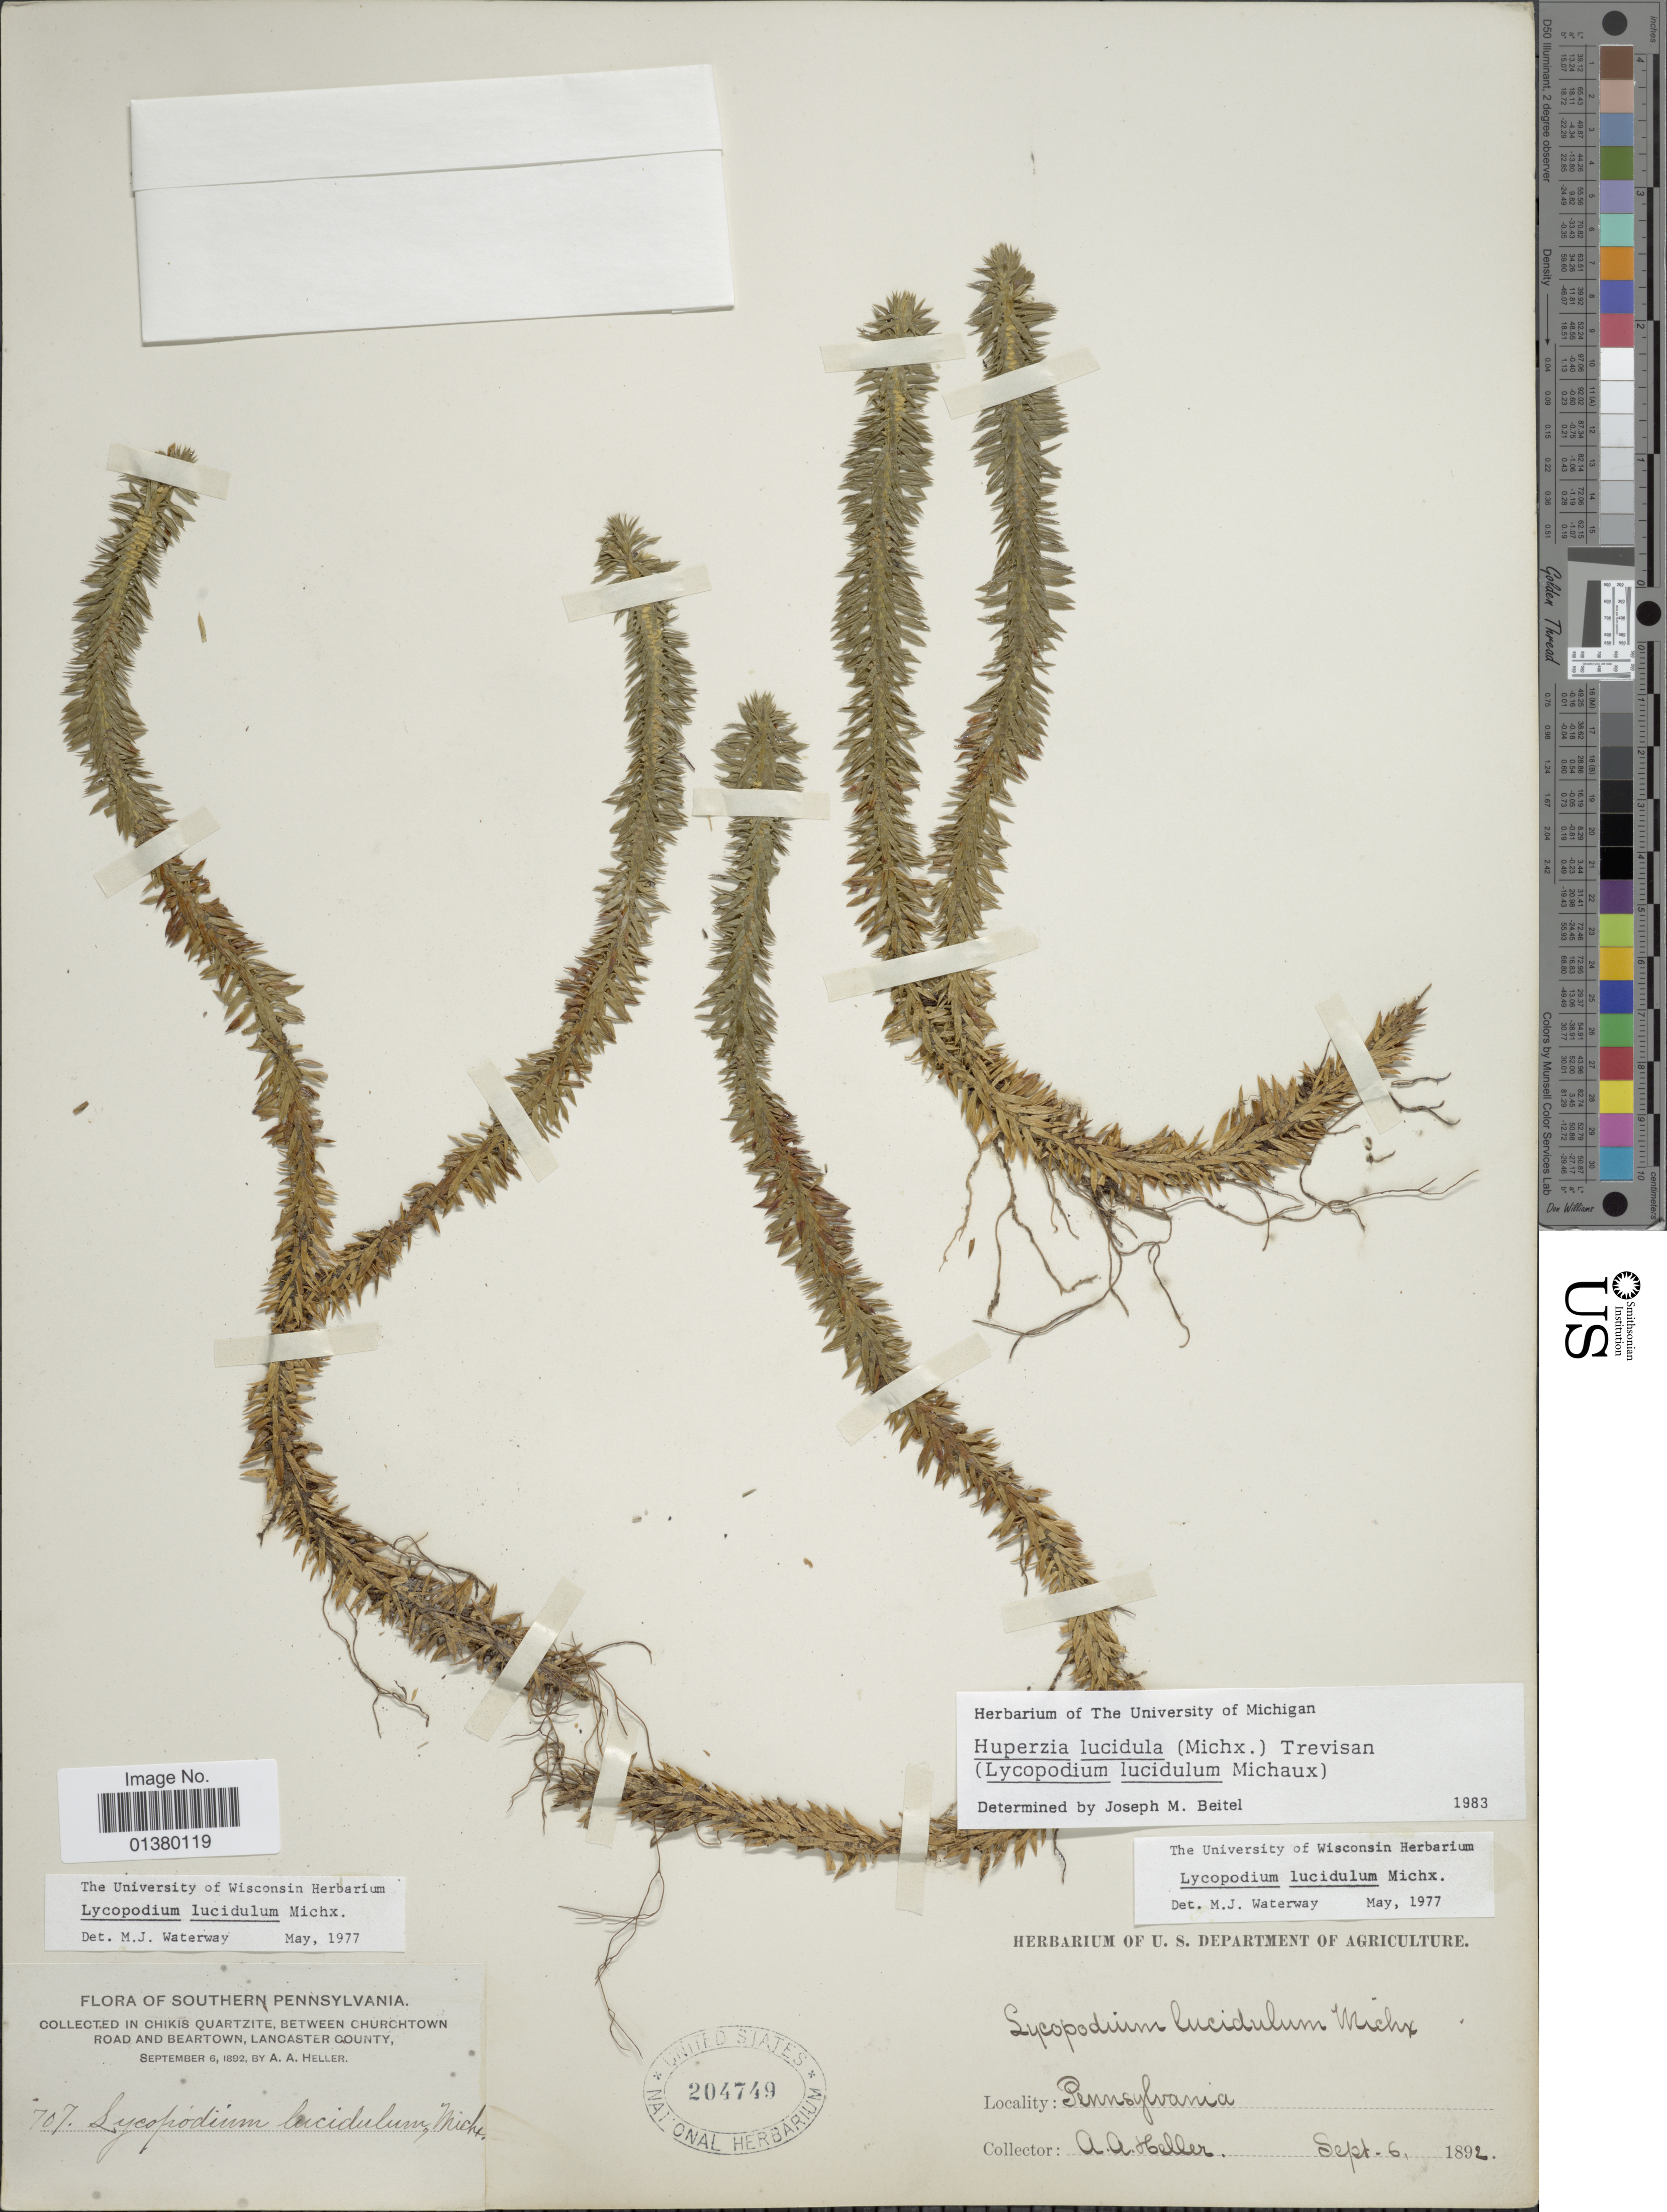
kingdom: Plantae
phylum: Tracheophyta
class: Lycopodiopsida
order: Lycopodiales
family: Lycopodiaceae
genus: Huperzia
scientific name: Huperzia lucidula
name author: (Michx.) Trevis.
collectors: A. A. Heller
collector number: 707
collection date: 1892-09-06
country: United States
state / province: Pennsylvania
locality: Southern Pennsylvania, chikis Quartzite, between chuchtown road and Beartown, Lancaster County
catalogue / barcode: US 204749